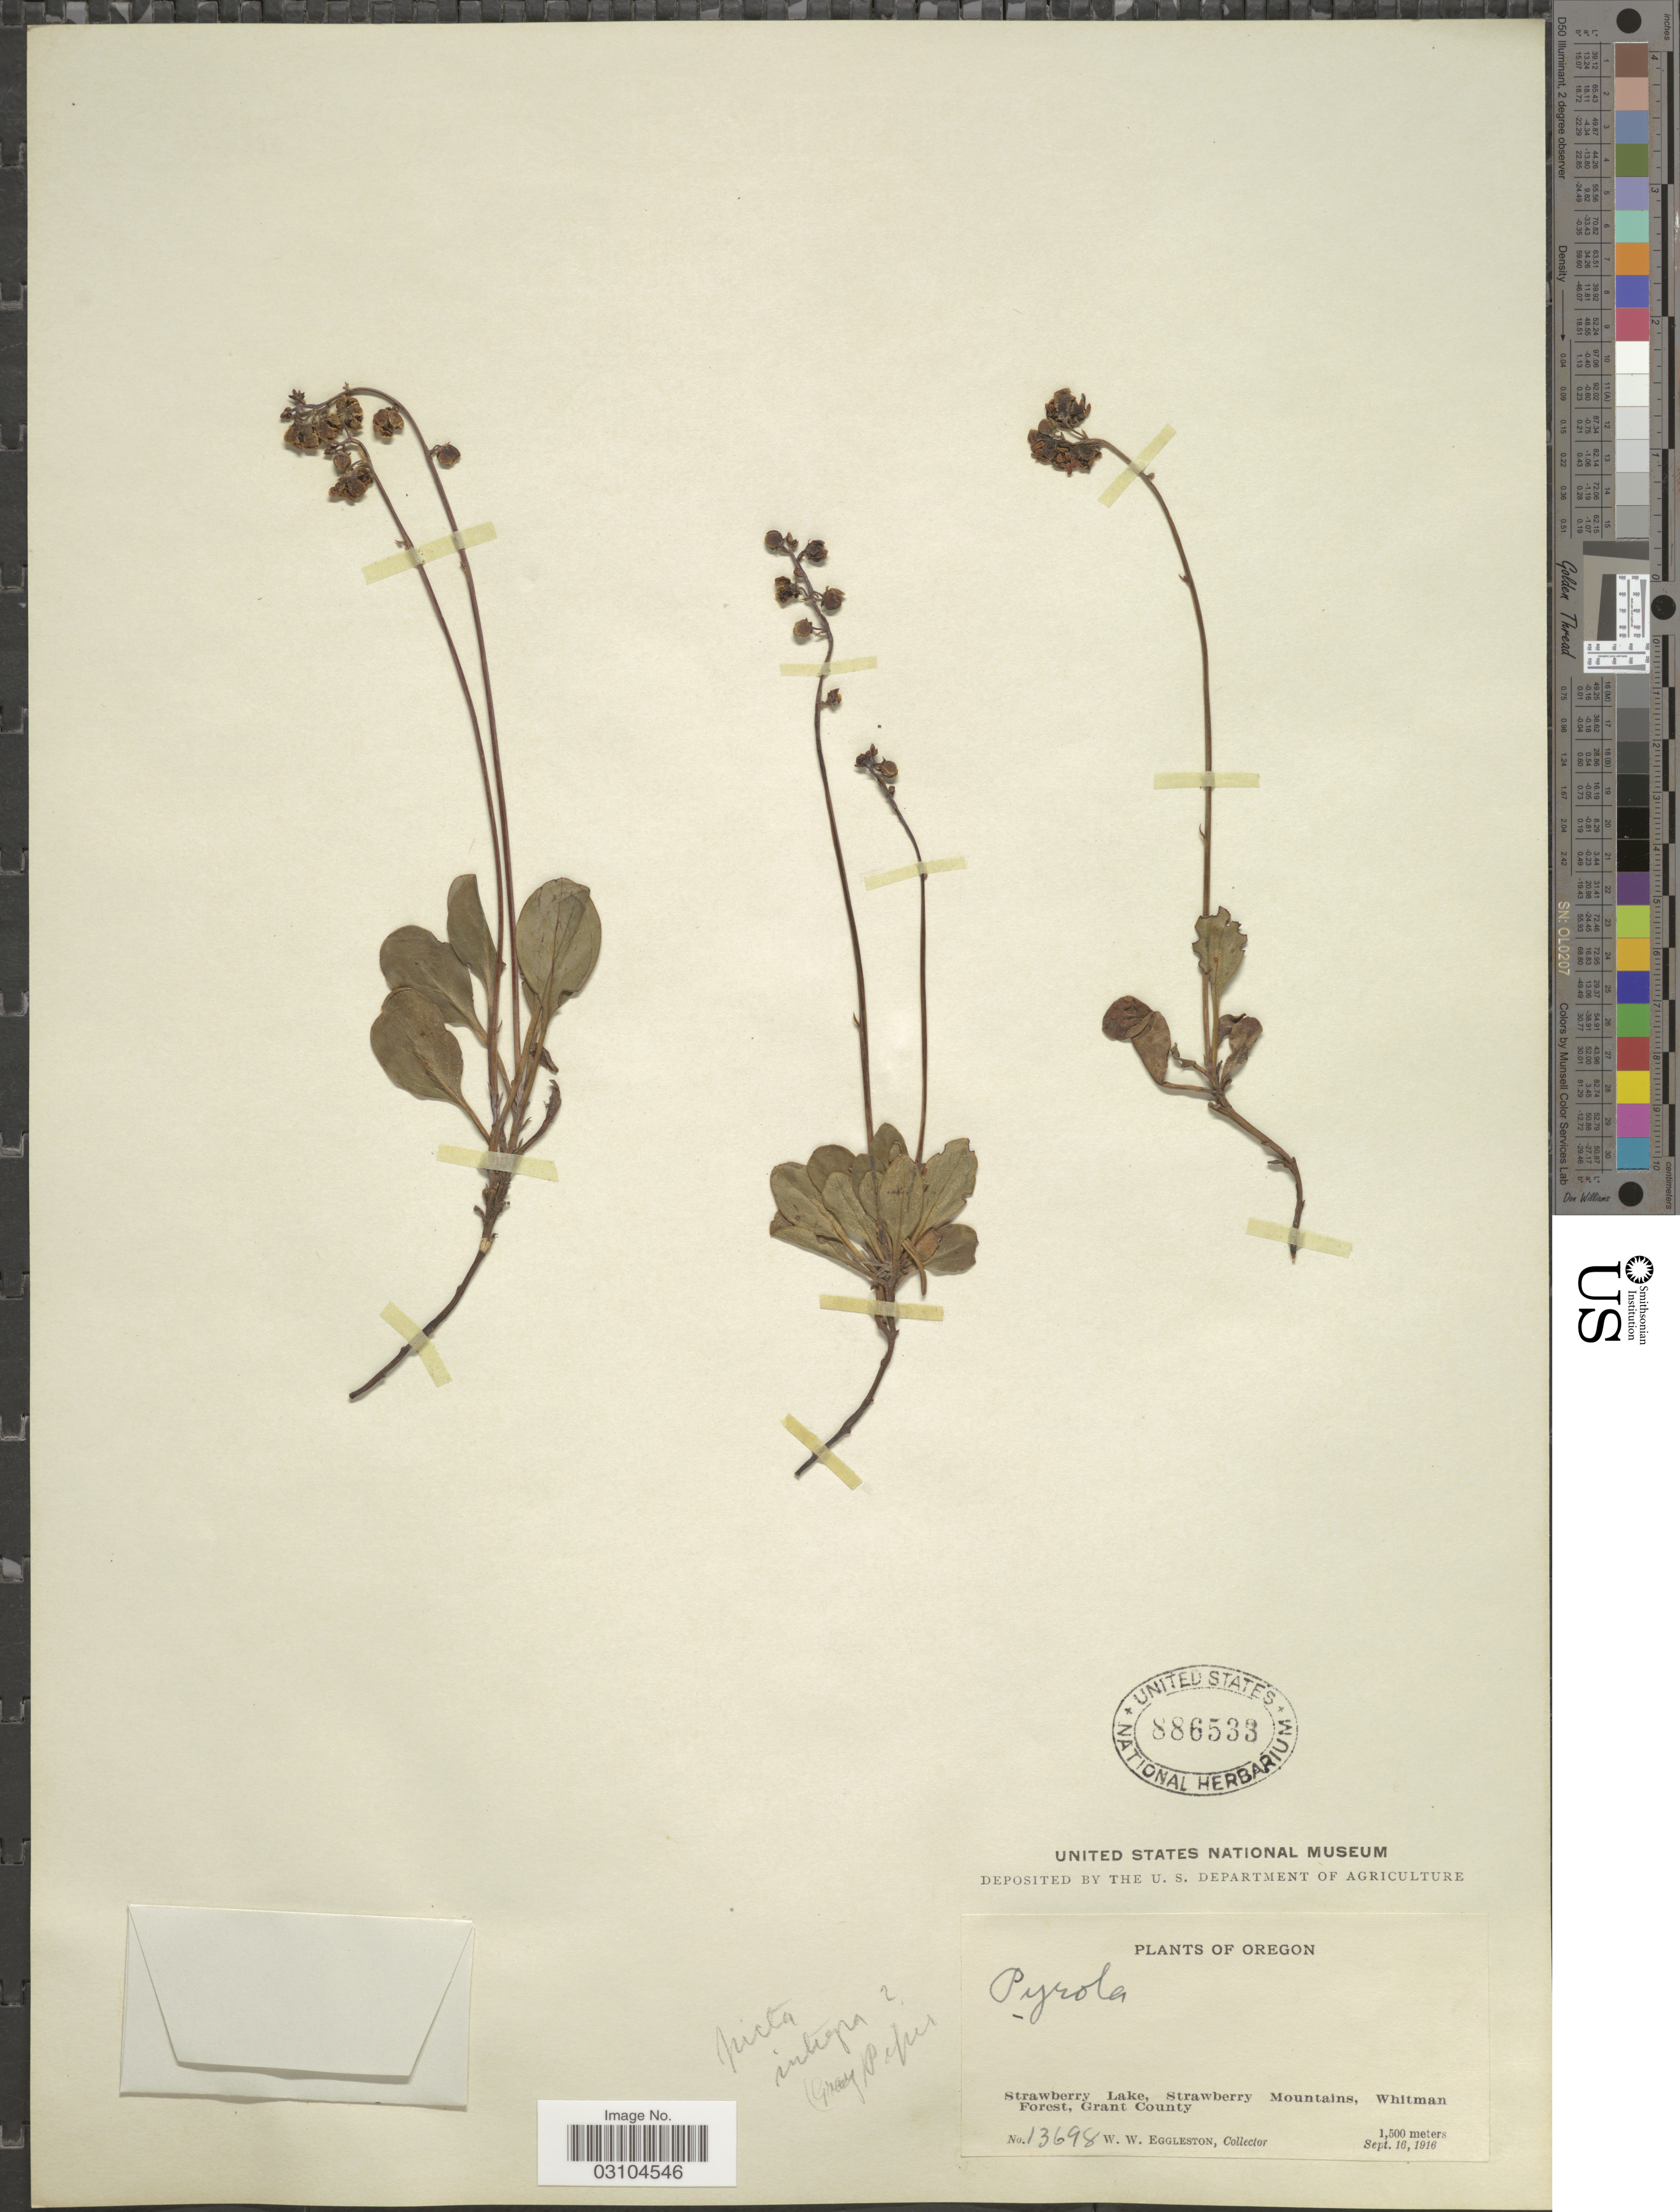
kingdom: Plantae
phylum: Tracheophyta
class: Magnoliopsida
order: Ericales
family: Ericaceae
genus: Pyrola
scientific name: Pyrola sp.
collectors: W. W. Eggleston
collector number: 13698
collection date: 1916-09-16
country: United States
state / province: Oregon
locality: Strawberry Lake, Strawberry Mountains, Whitman Forest, Grant County.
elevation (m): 1500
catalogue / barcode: US 886533